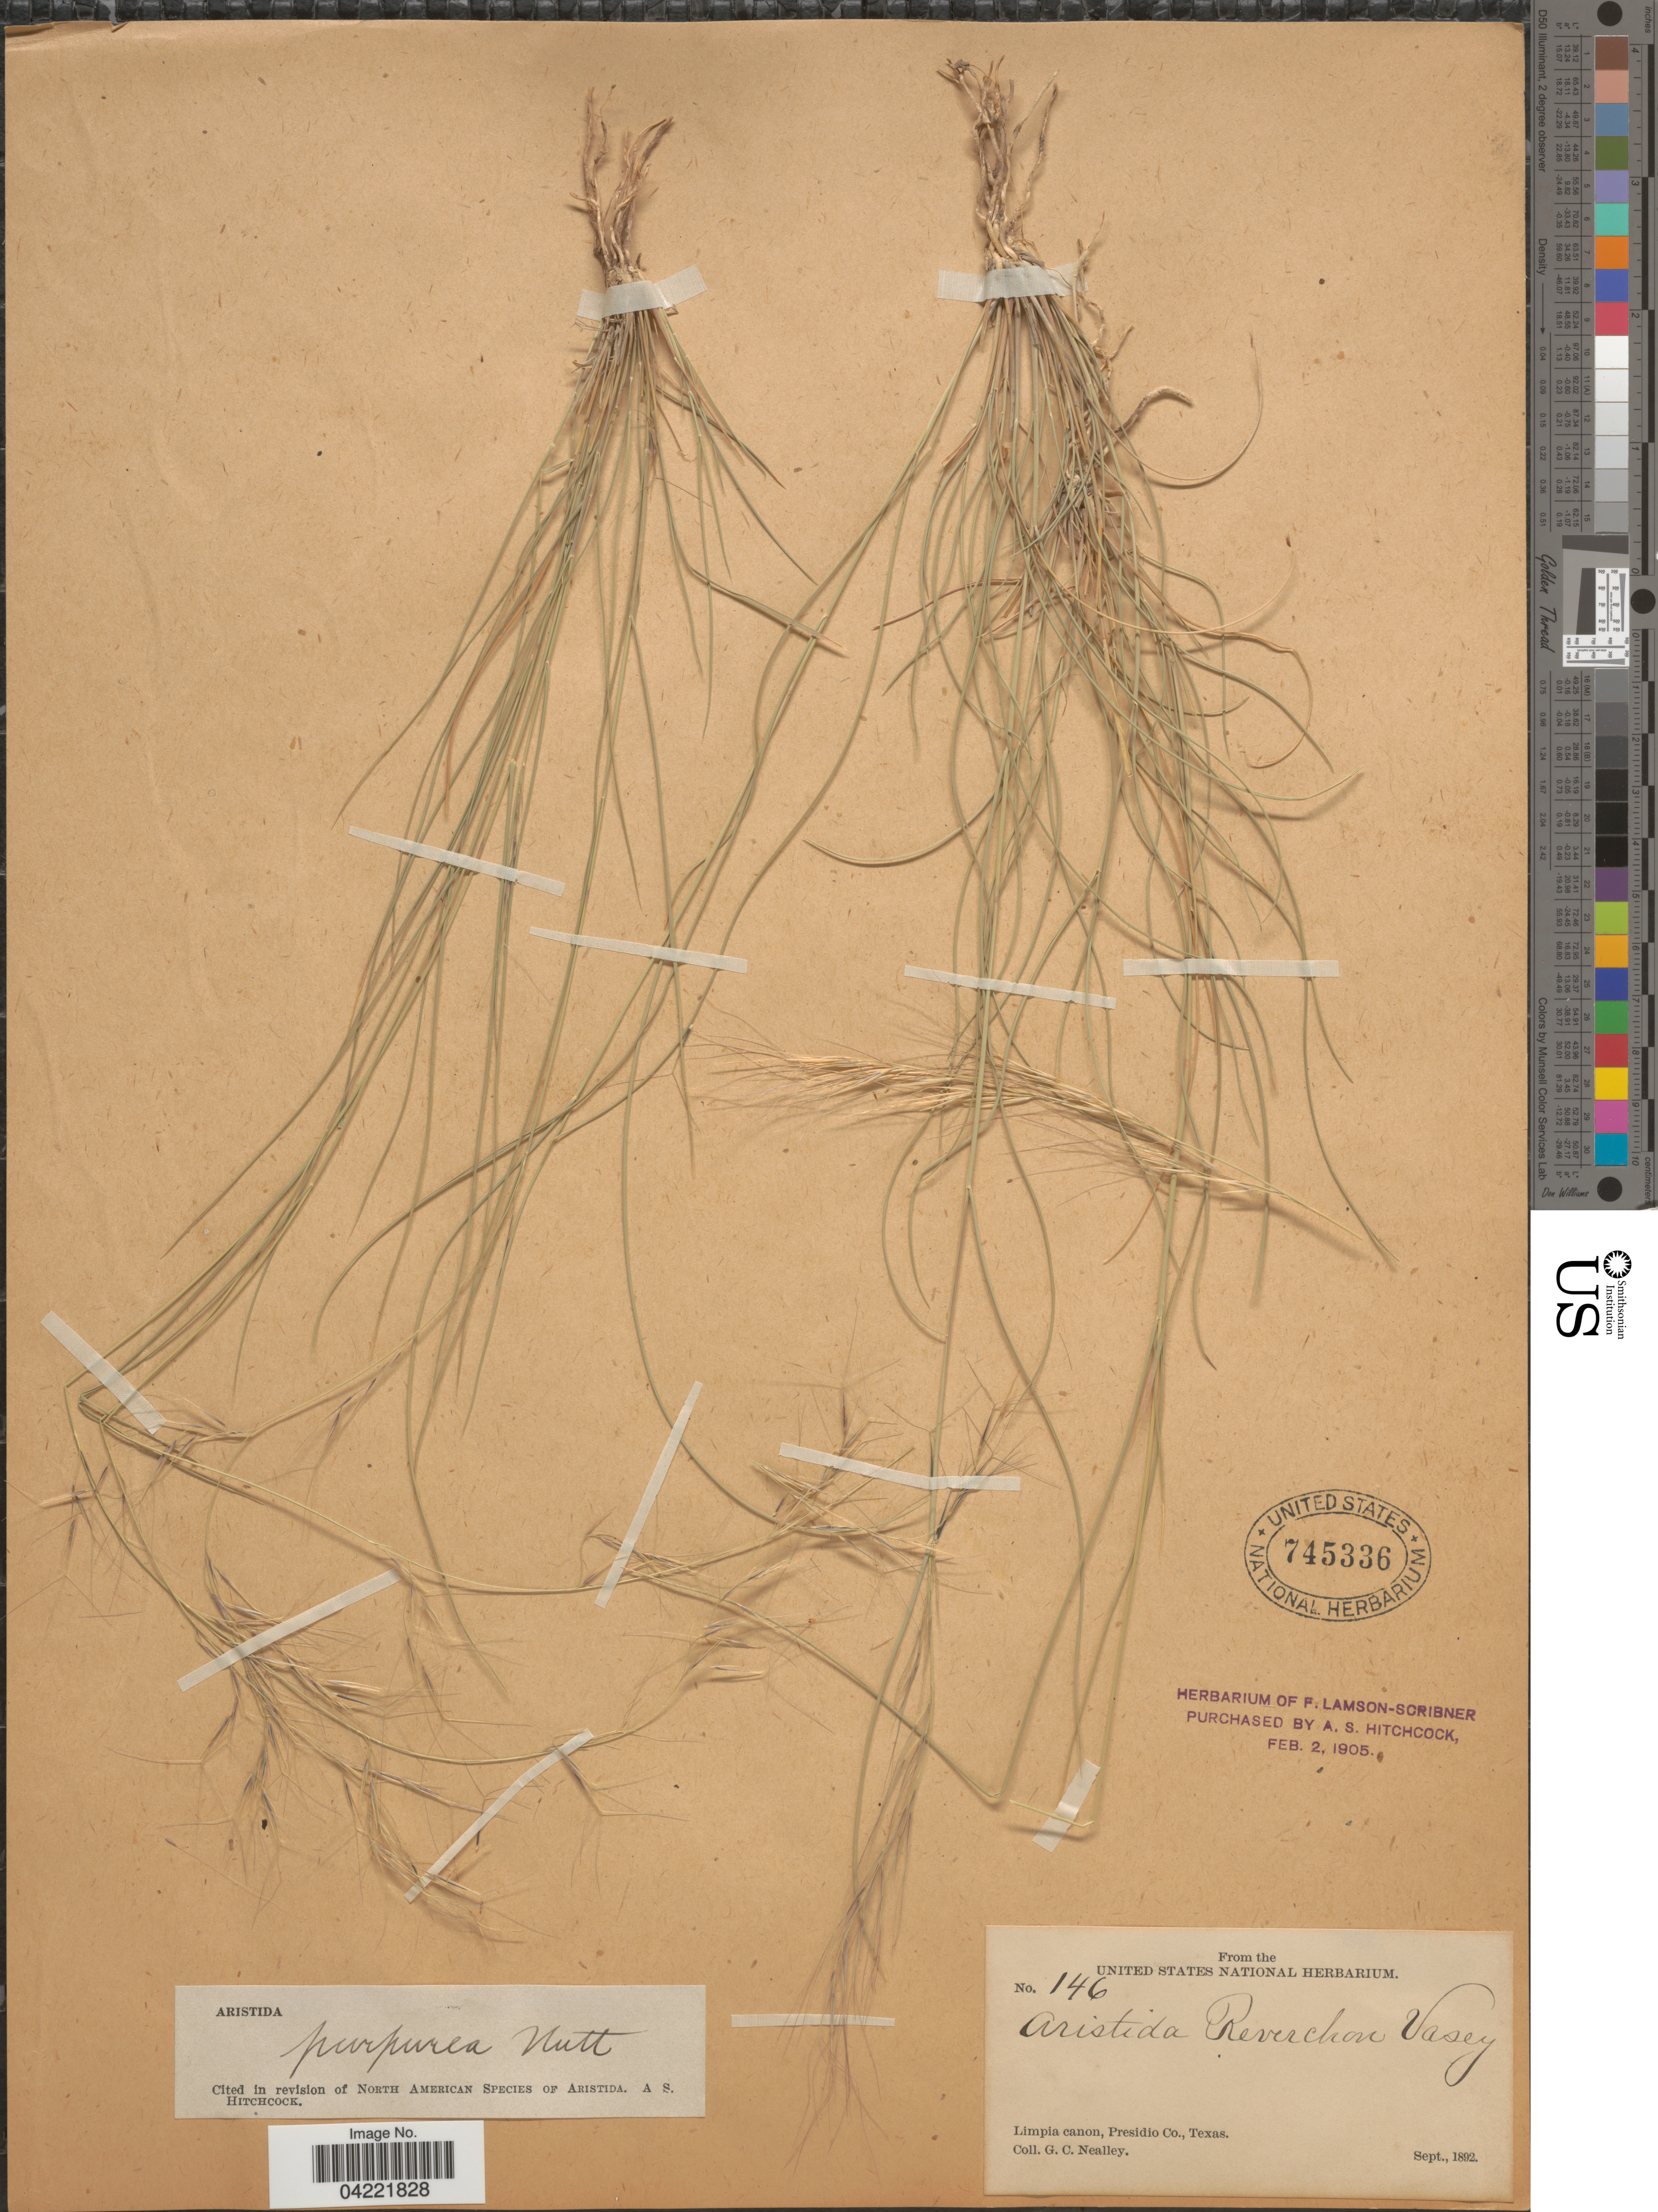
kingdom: Plantae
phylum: Tracheophyta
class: Liliopsida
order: Poales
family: Poaceae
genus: Aristida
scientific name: Aristida purpurea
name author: Nutt.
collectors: G. C. Nealley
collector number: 146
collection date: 1892-09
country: United States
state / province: Texas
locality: Limpia canon, Presidio Co.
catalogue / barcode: US 745336